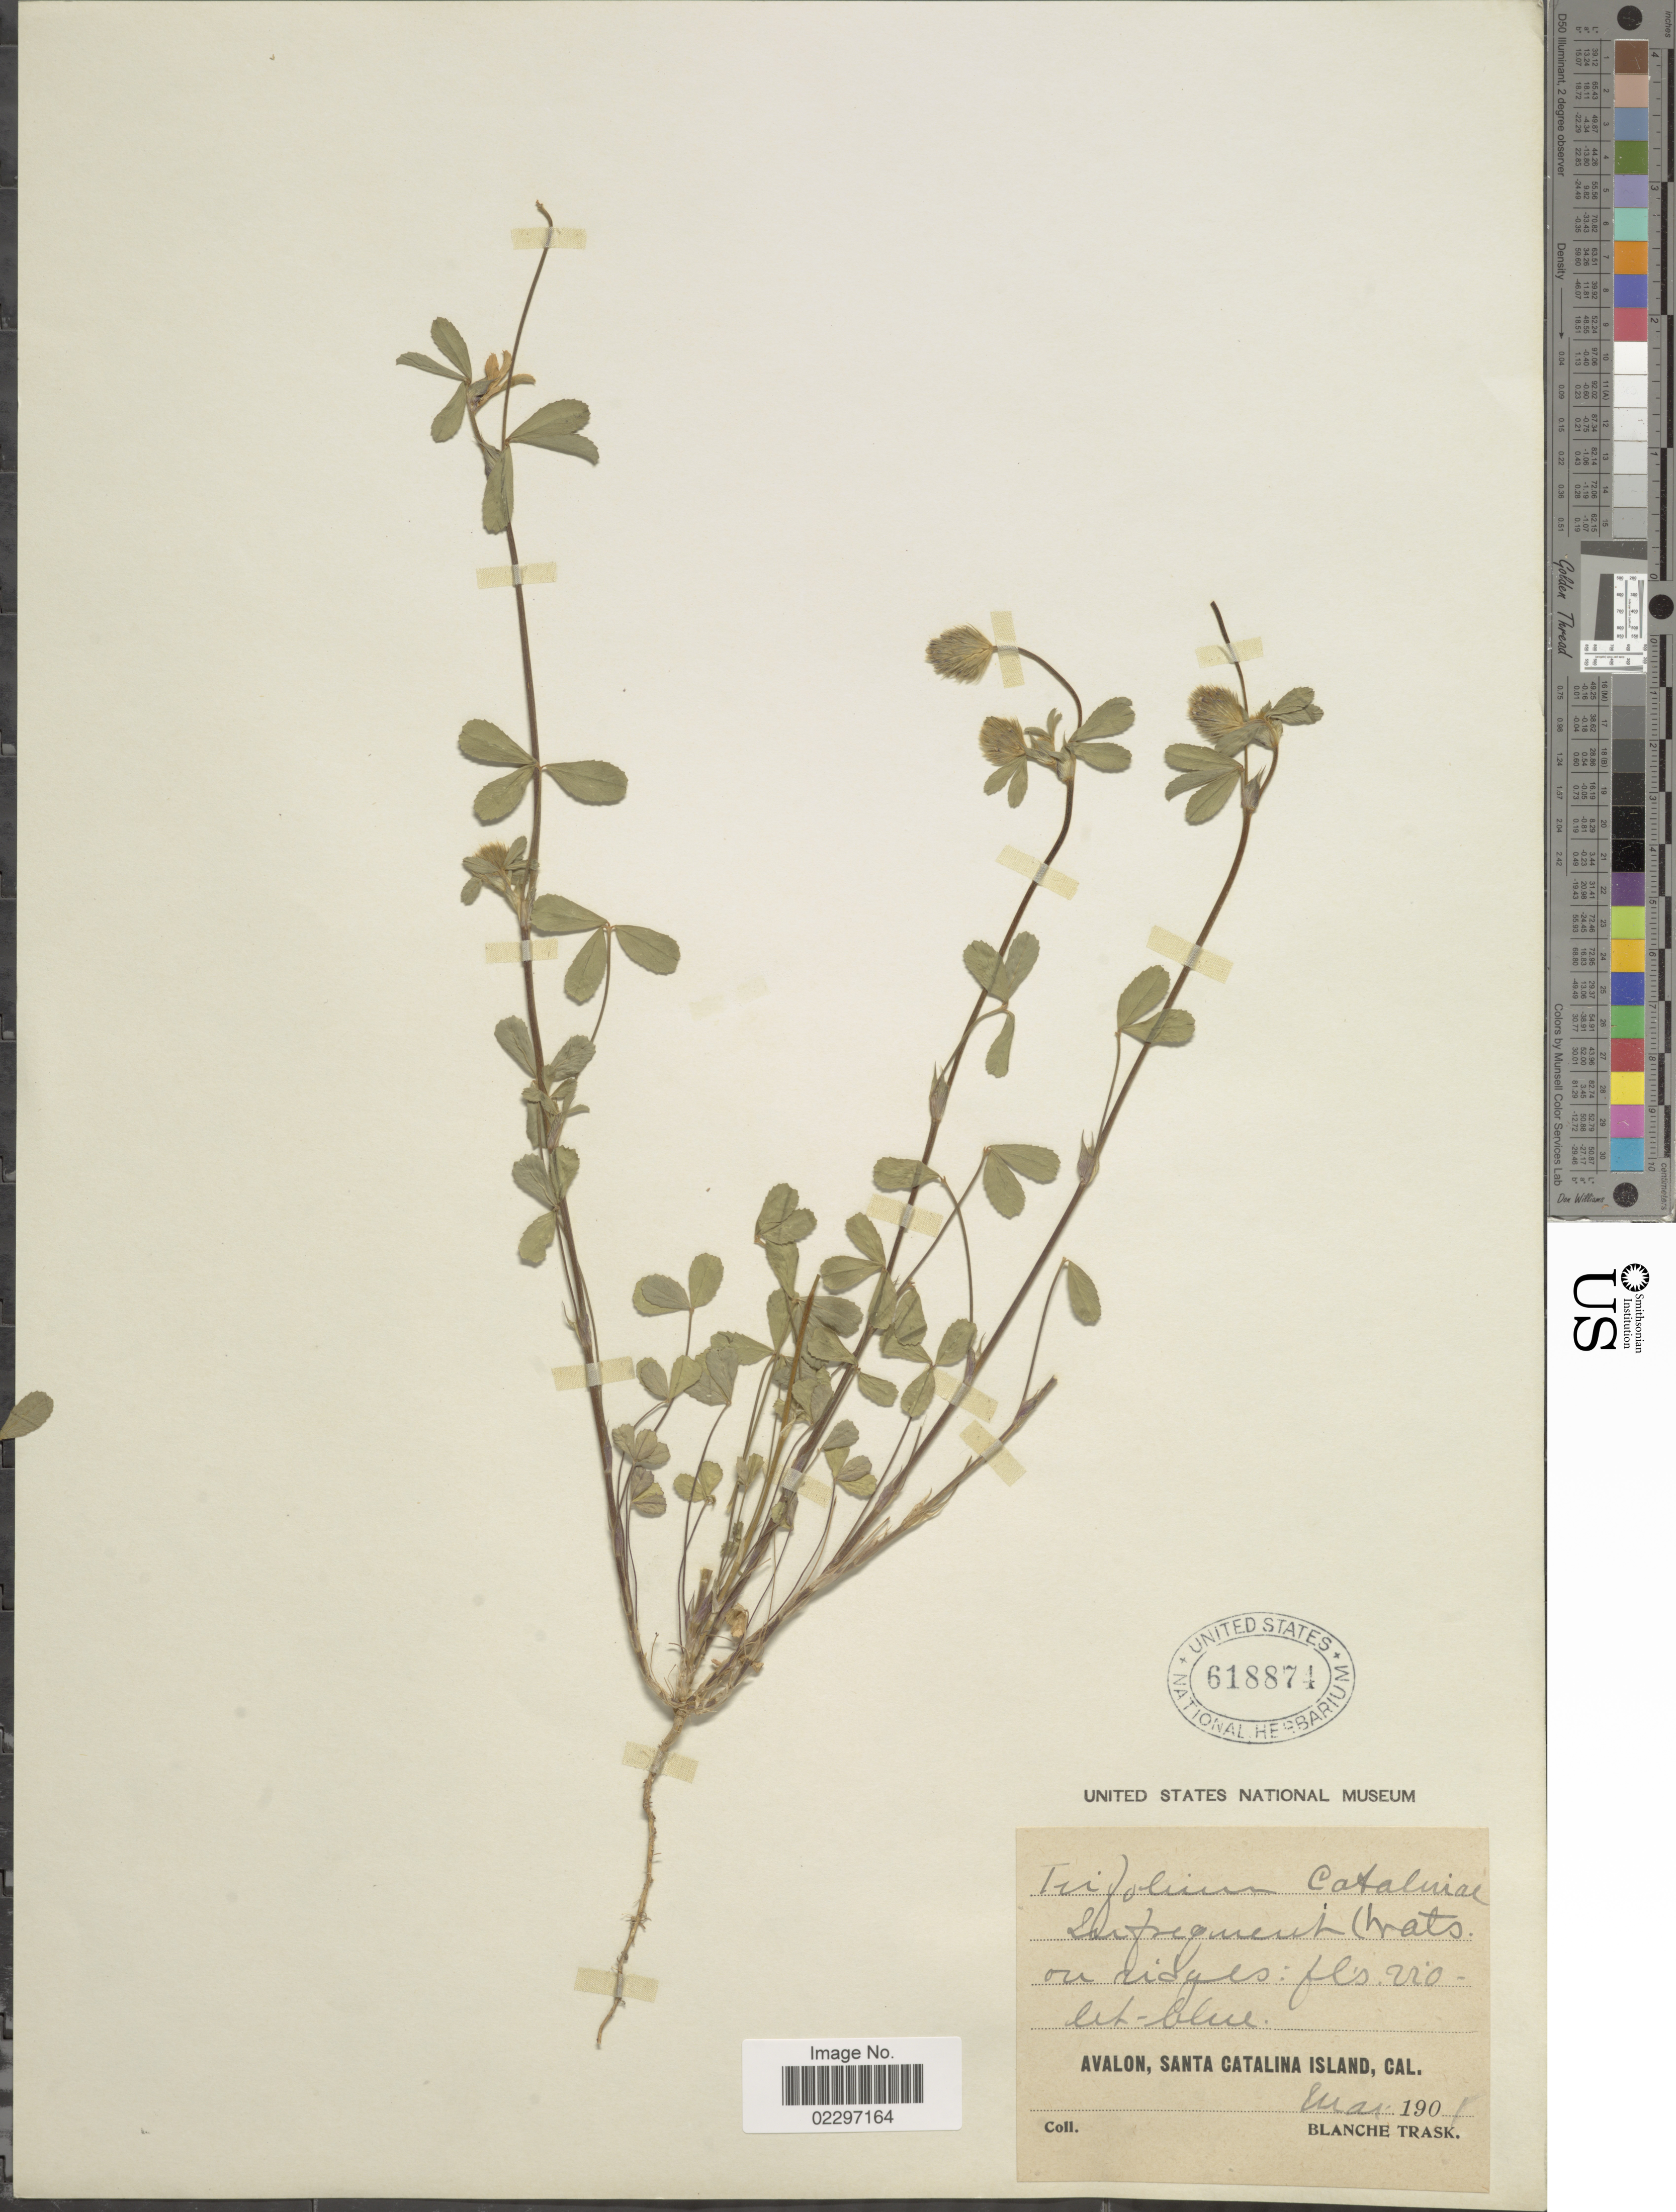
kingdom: Plantae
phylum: Tracheophyta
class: Magnoliopsida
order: Fabales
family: Fabaceae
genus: Trifolium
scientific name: Trifolium macraei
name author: Hook. & Arn.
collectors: B. Trask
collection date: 1901-05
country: United States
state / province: California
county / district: Los Angeles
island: Santa Catalina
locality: Avalon, Santa Catalina Island, Cal.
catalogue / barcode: US 618874